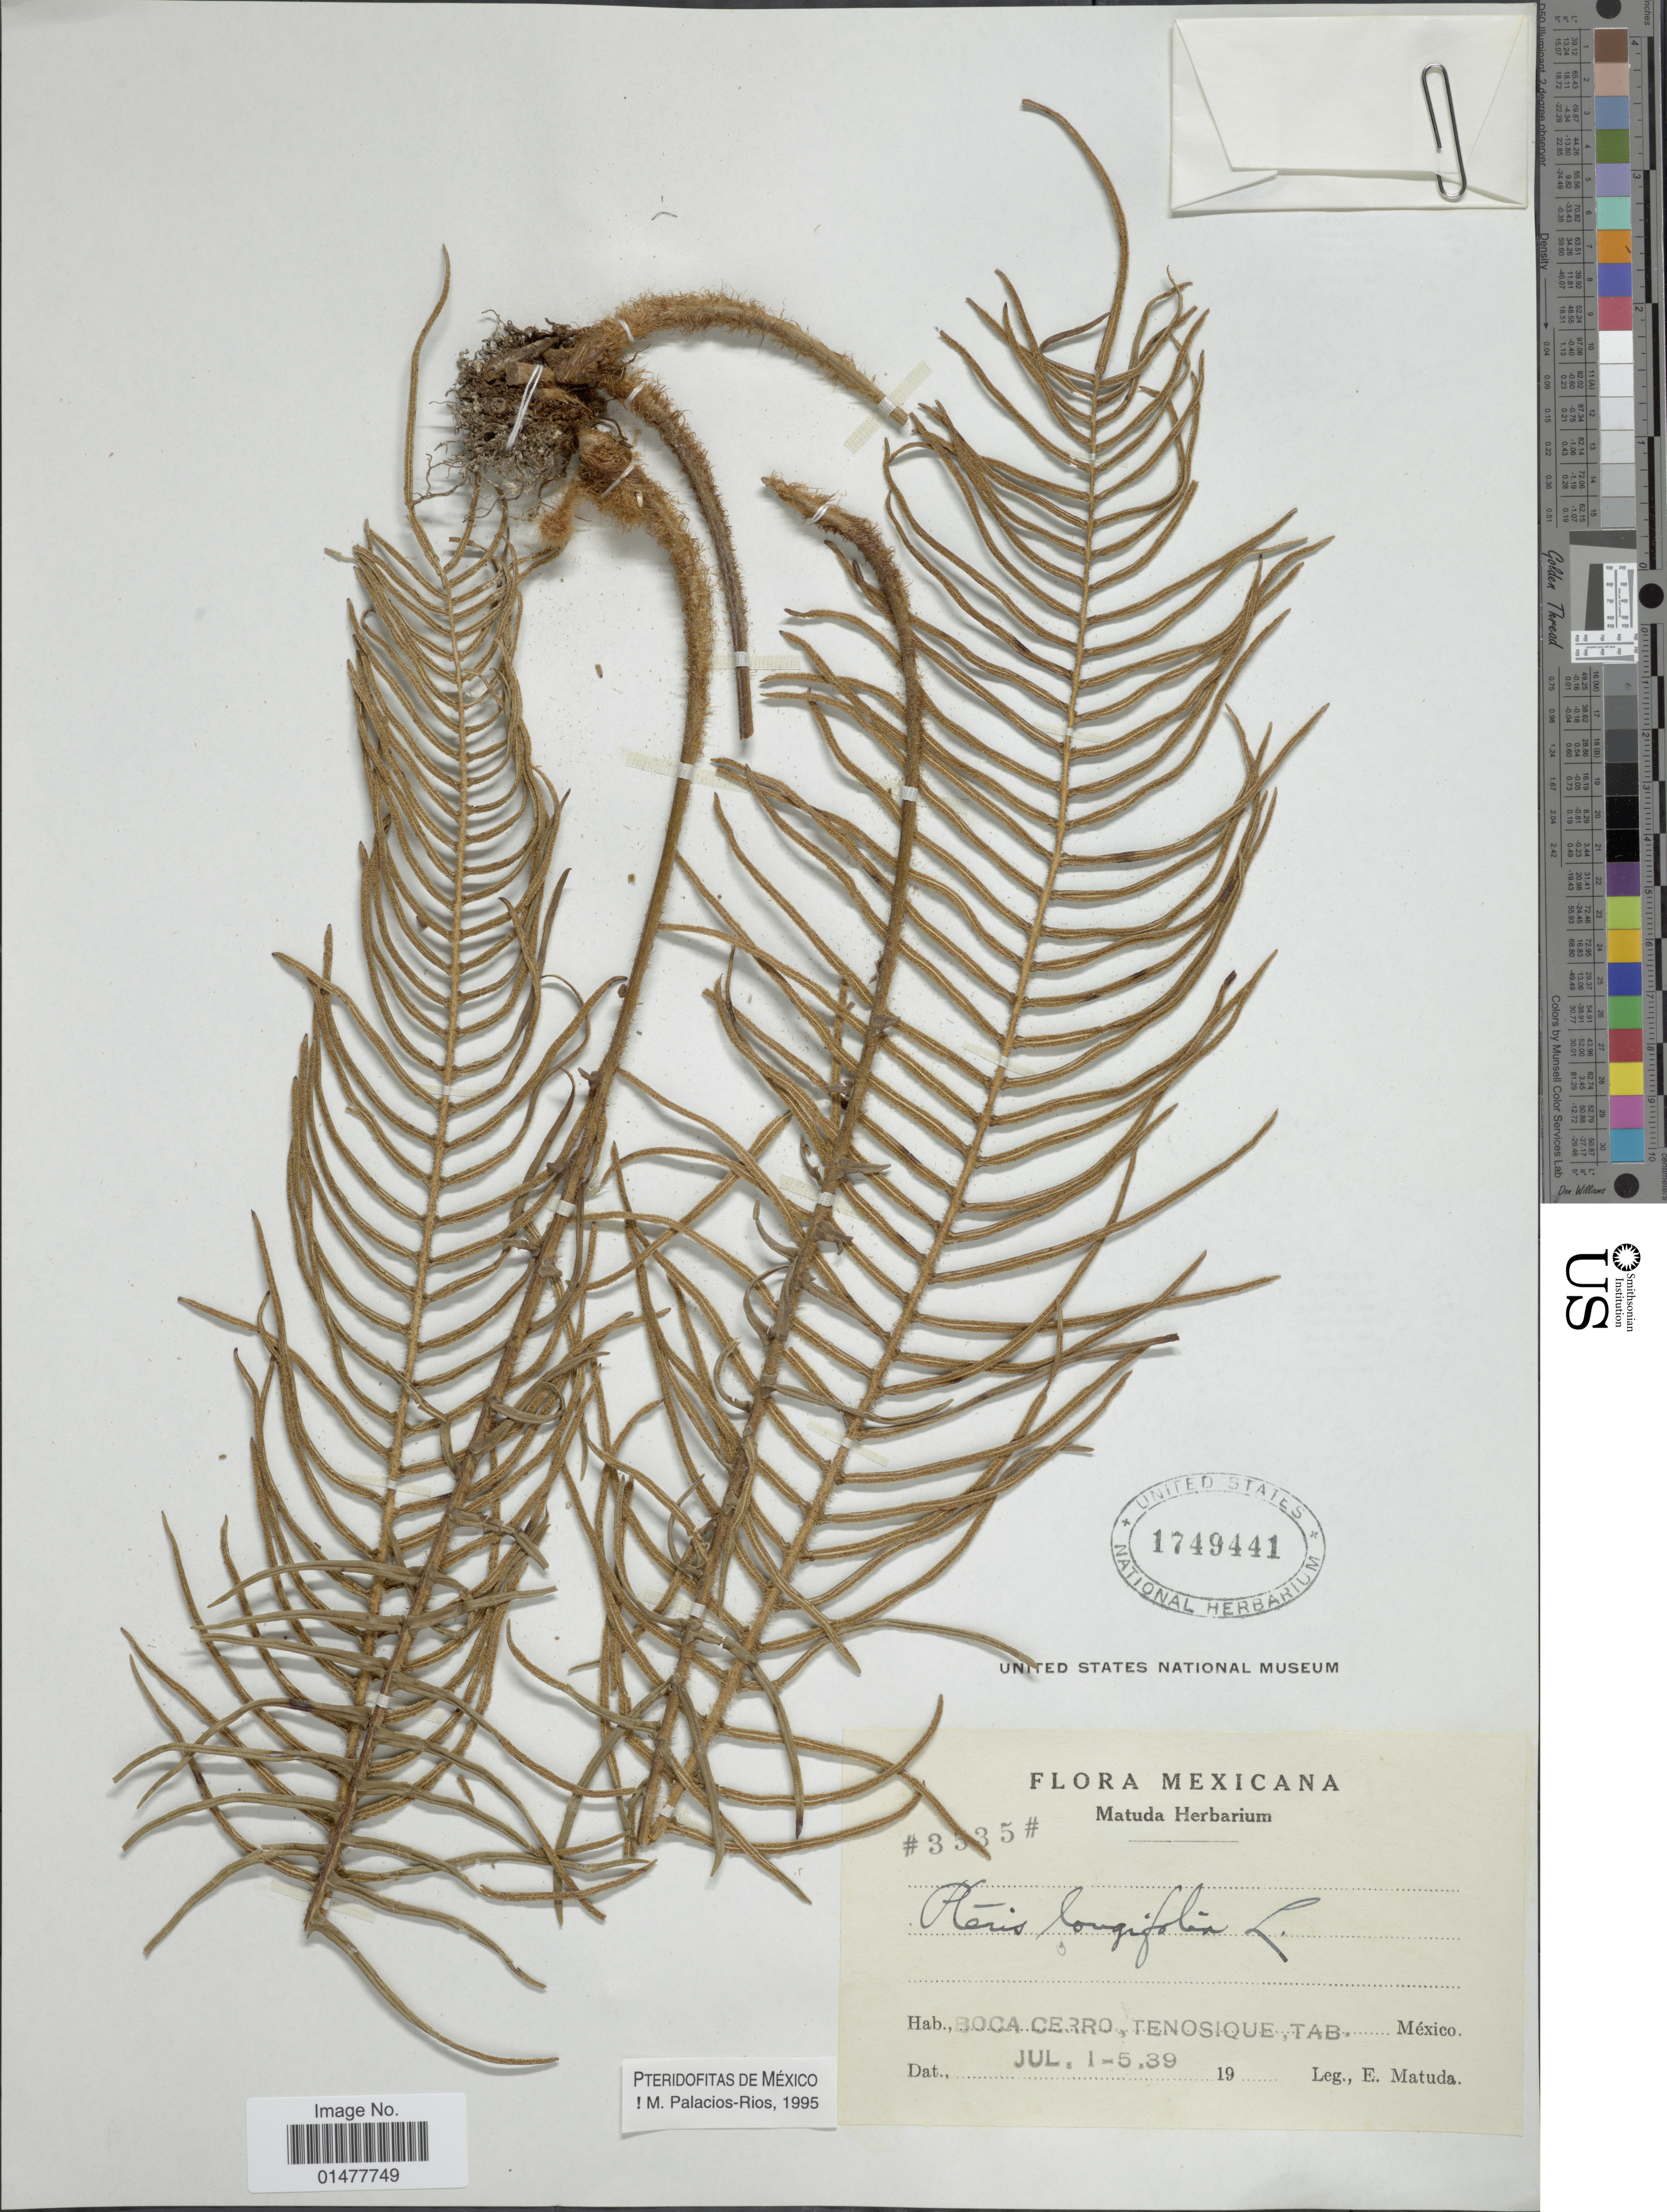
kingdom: Plantae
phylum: Tracheophyta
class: Polypodiopsida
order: Polypodiales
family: Pteridaceae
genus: Pteris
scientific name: Pteris longifolia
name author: L.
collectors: E. Matuda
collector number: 3535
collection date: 1939-07-01/1939-07-05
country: Mexico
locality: Boca Cerro, Tenosique, Tab.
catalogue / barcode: US 1749441